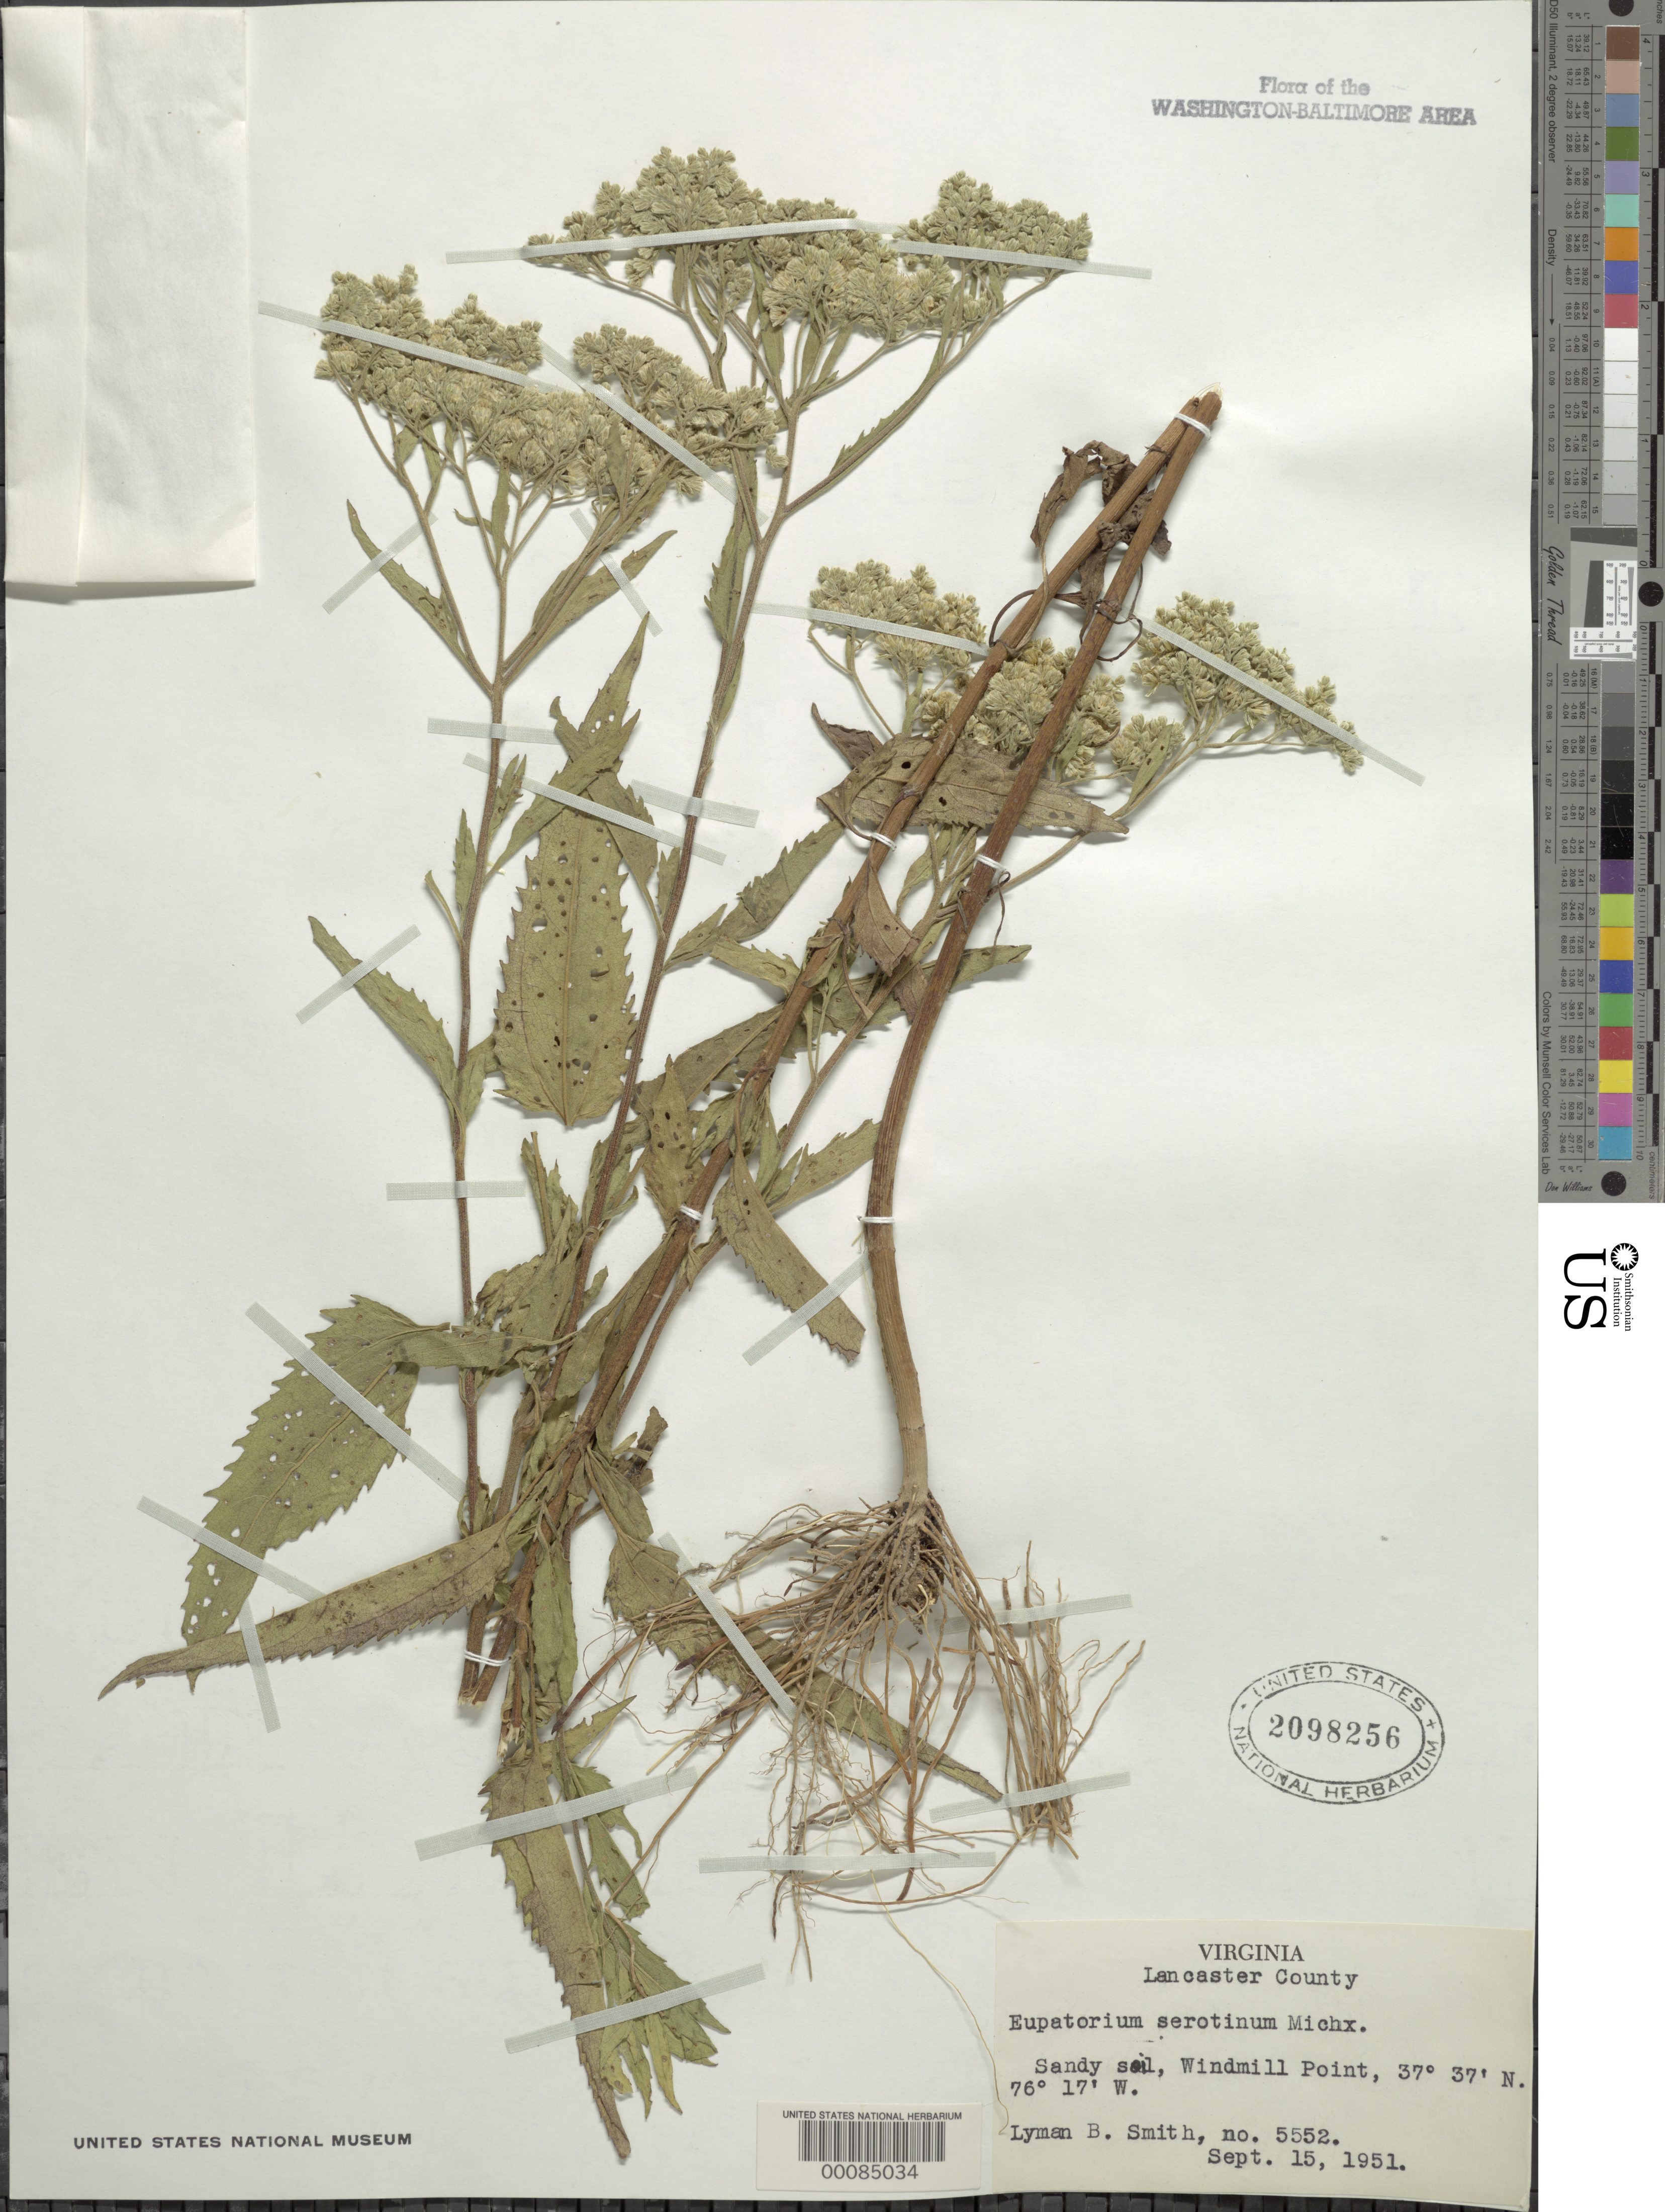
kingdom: Plantae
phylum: Tracheophyta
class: Magnoliopsida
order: Asterales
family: Asteraceae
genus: Eupatorium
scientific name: Eupatorium serotinum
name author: Michx.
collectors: L. Smith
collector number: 55522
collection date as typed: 15 Sep 1951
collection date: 1951-09-15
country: United States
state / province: Virginia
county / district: Lancaster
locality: Windmill Pointe Plant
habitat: Sandy soil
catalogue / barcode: US 2098256